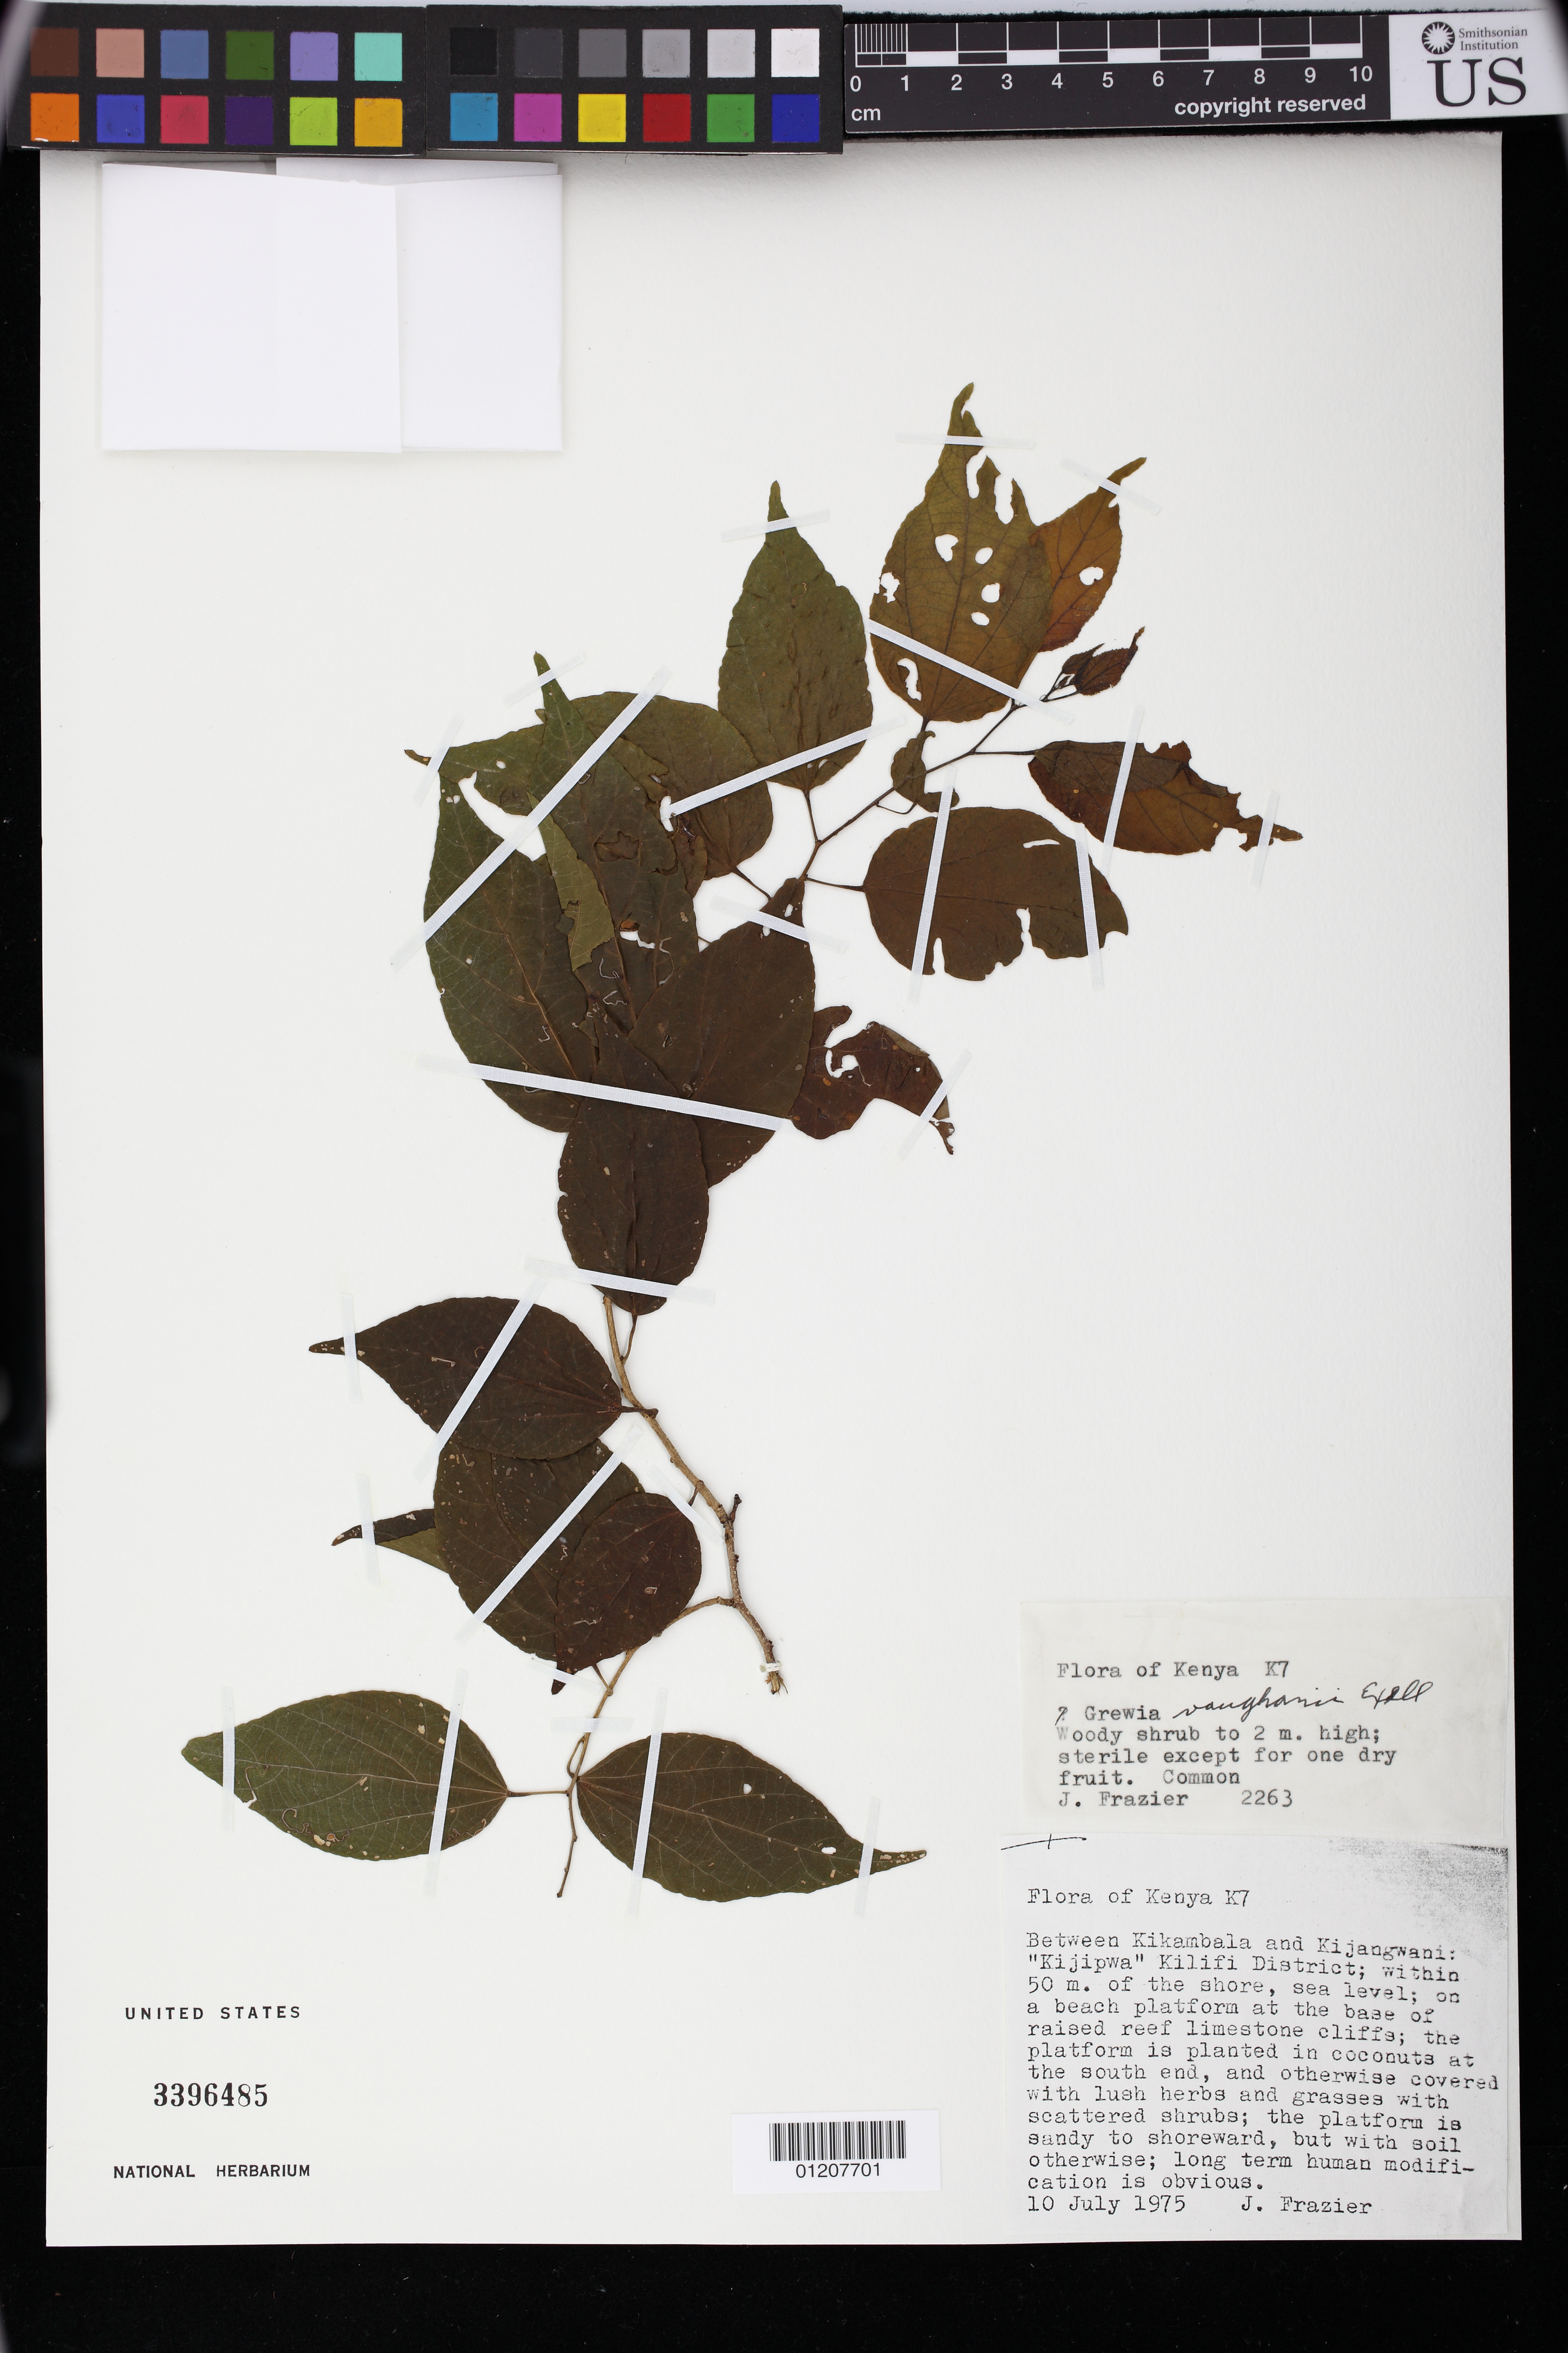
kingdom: Plantae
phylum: Tracheophyta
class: Magnoliopsida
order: Malvales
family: Malvaceae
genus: Grewia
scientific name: Grewia vaughanii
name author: Exell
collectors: J. Frazier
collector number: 2263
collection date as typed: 07 Oct 1975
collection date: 1975-10-07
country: Kenya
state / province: Kilifi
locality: Between Kikambala and Kijangwani; "Kijipwa" Kilifi District;within 50 m of the shore, sea level: on a beach platform at the base of raised reef limestone cliffs.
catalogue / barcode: US 3396485